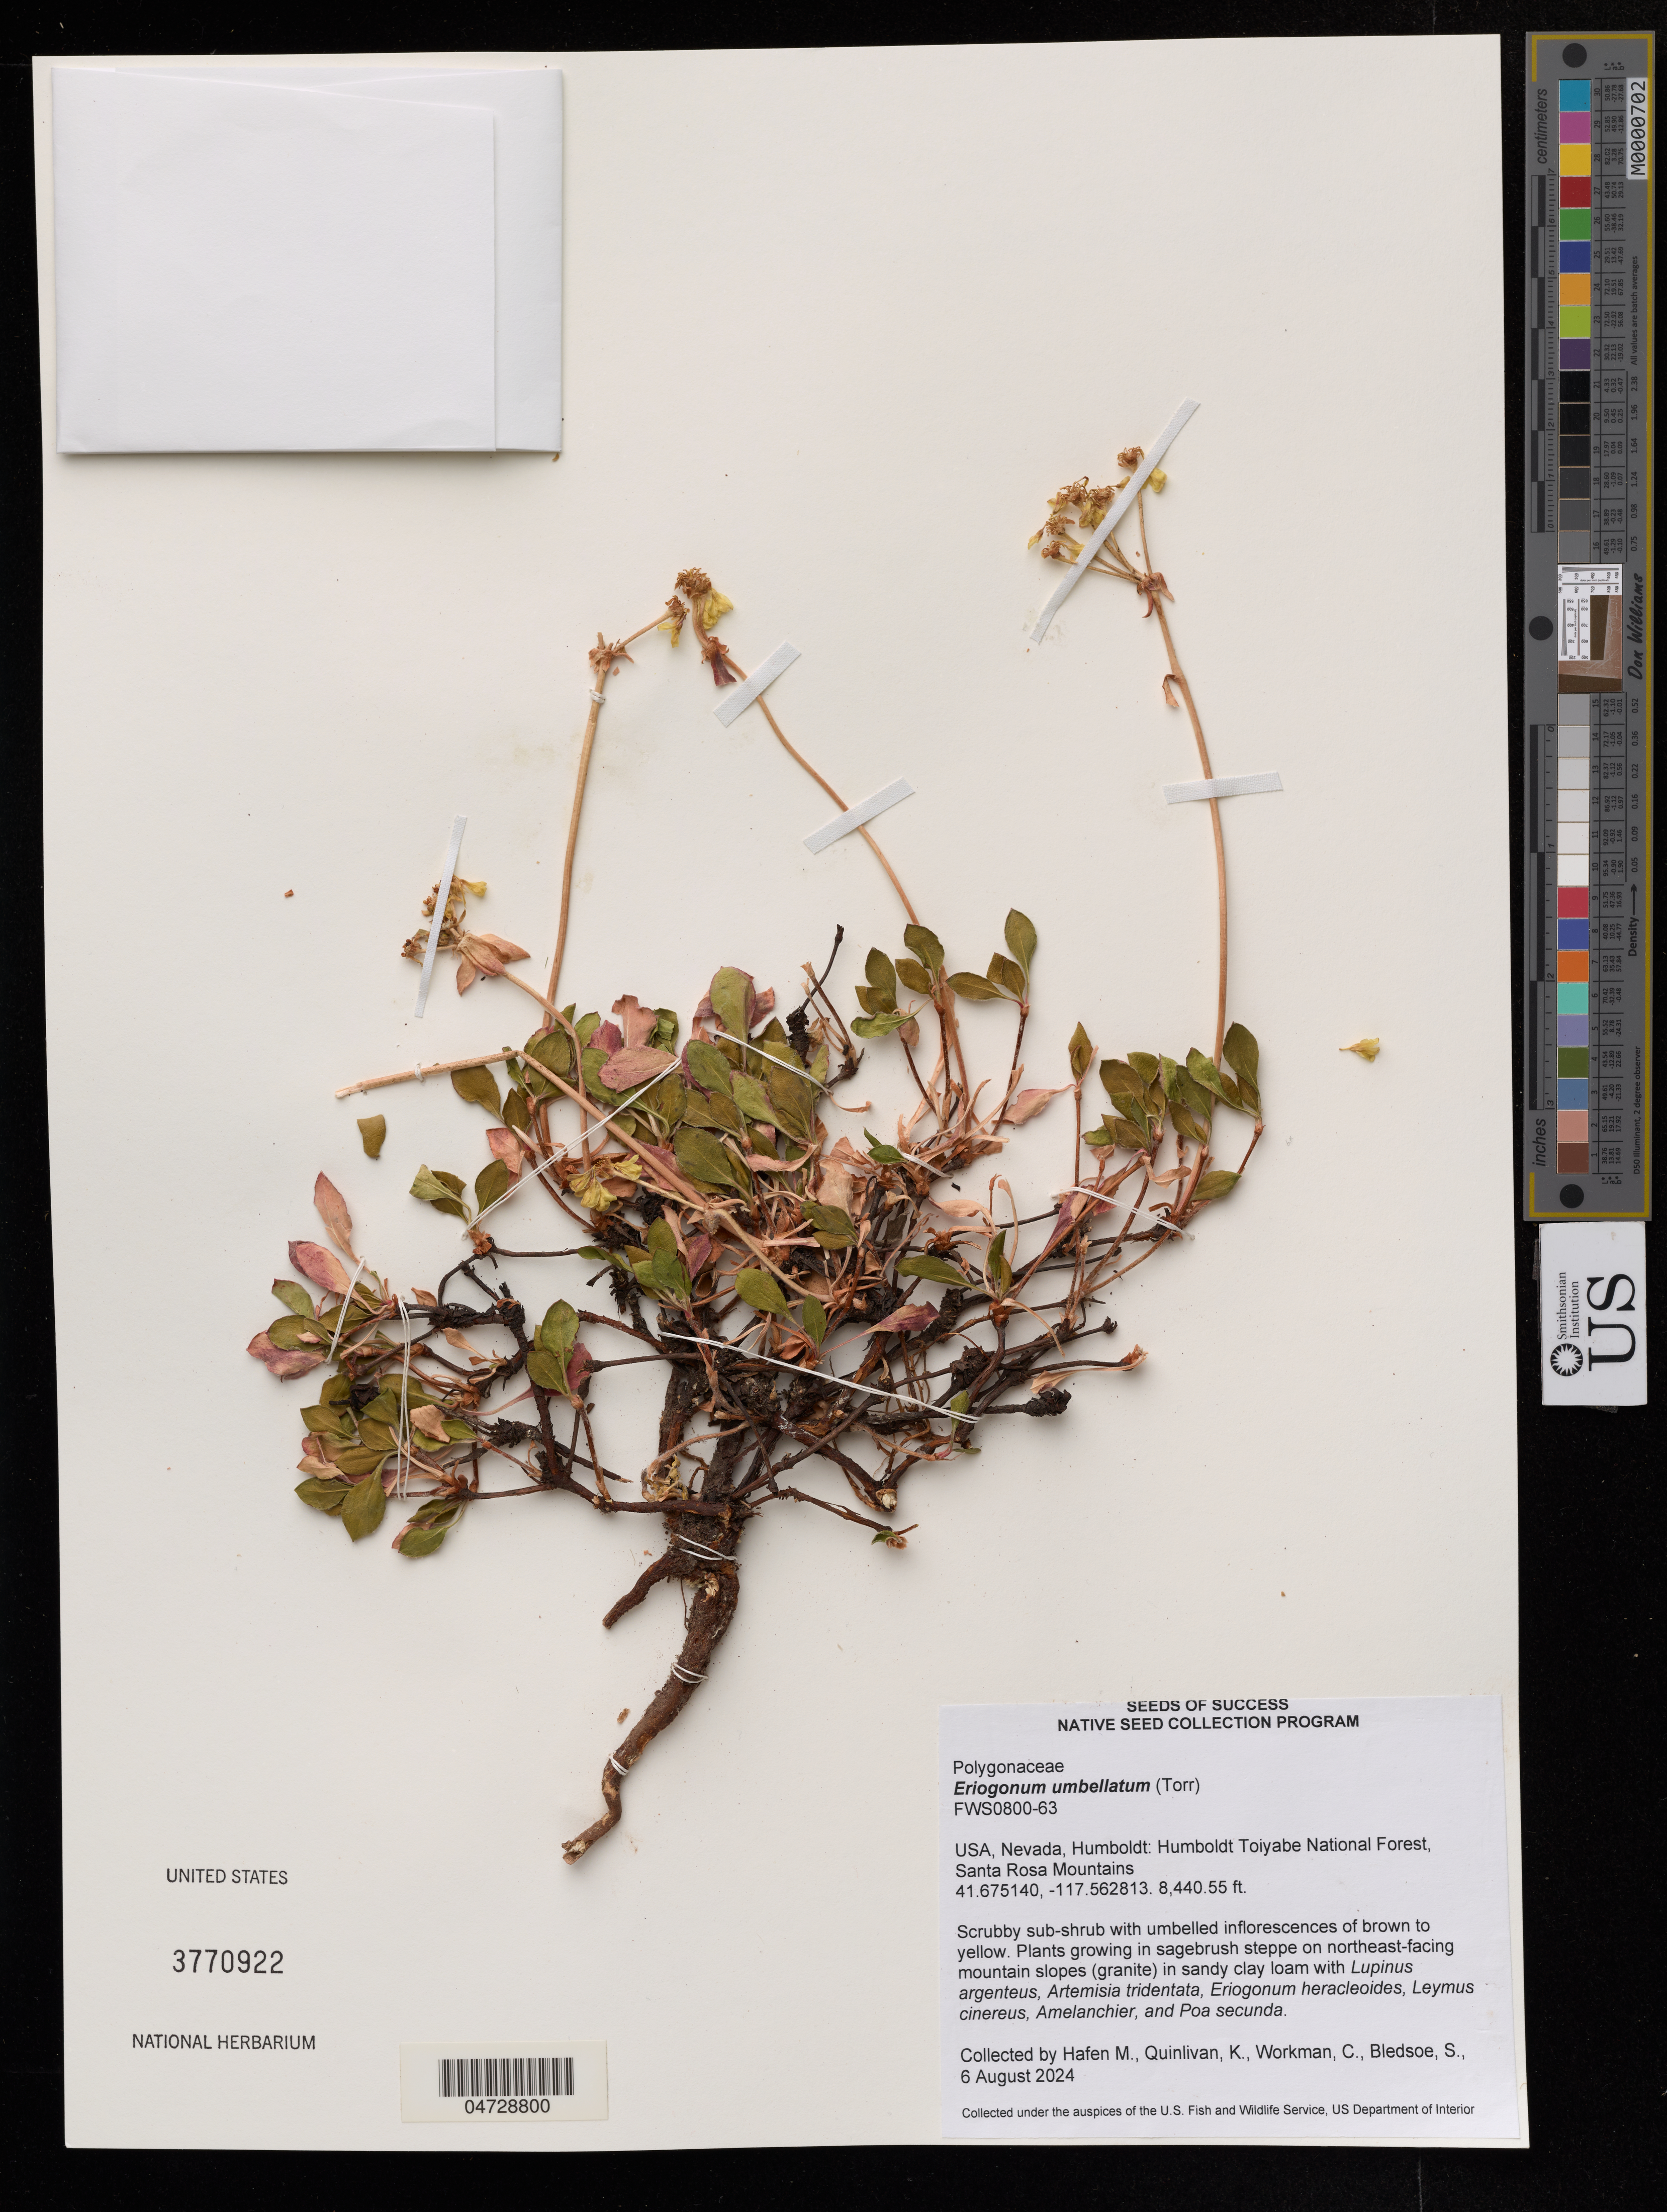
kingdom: Plantae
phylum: Tracheophyta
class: Magnoliopsida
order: Caryophyllales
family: Polygonaceae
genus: Eriogonum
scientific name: Eriogonum umbellatum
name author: Torr.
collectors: M. Hafen, K. Quinlivan & C. Workman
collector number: FWS0800-63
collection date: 2024-08-06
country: United States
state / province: Nevada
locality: Hukmboldt: Humboldt Toiyabe National Forest, Santa Rosa Mountains.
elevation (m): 2572.68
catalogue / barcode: US 3770922